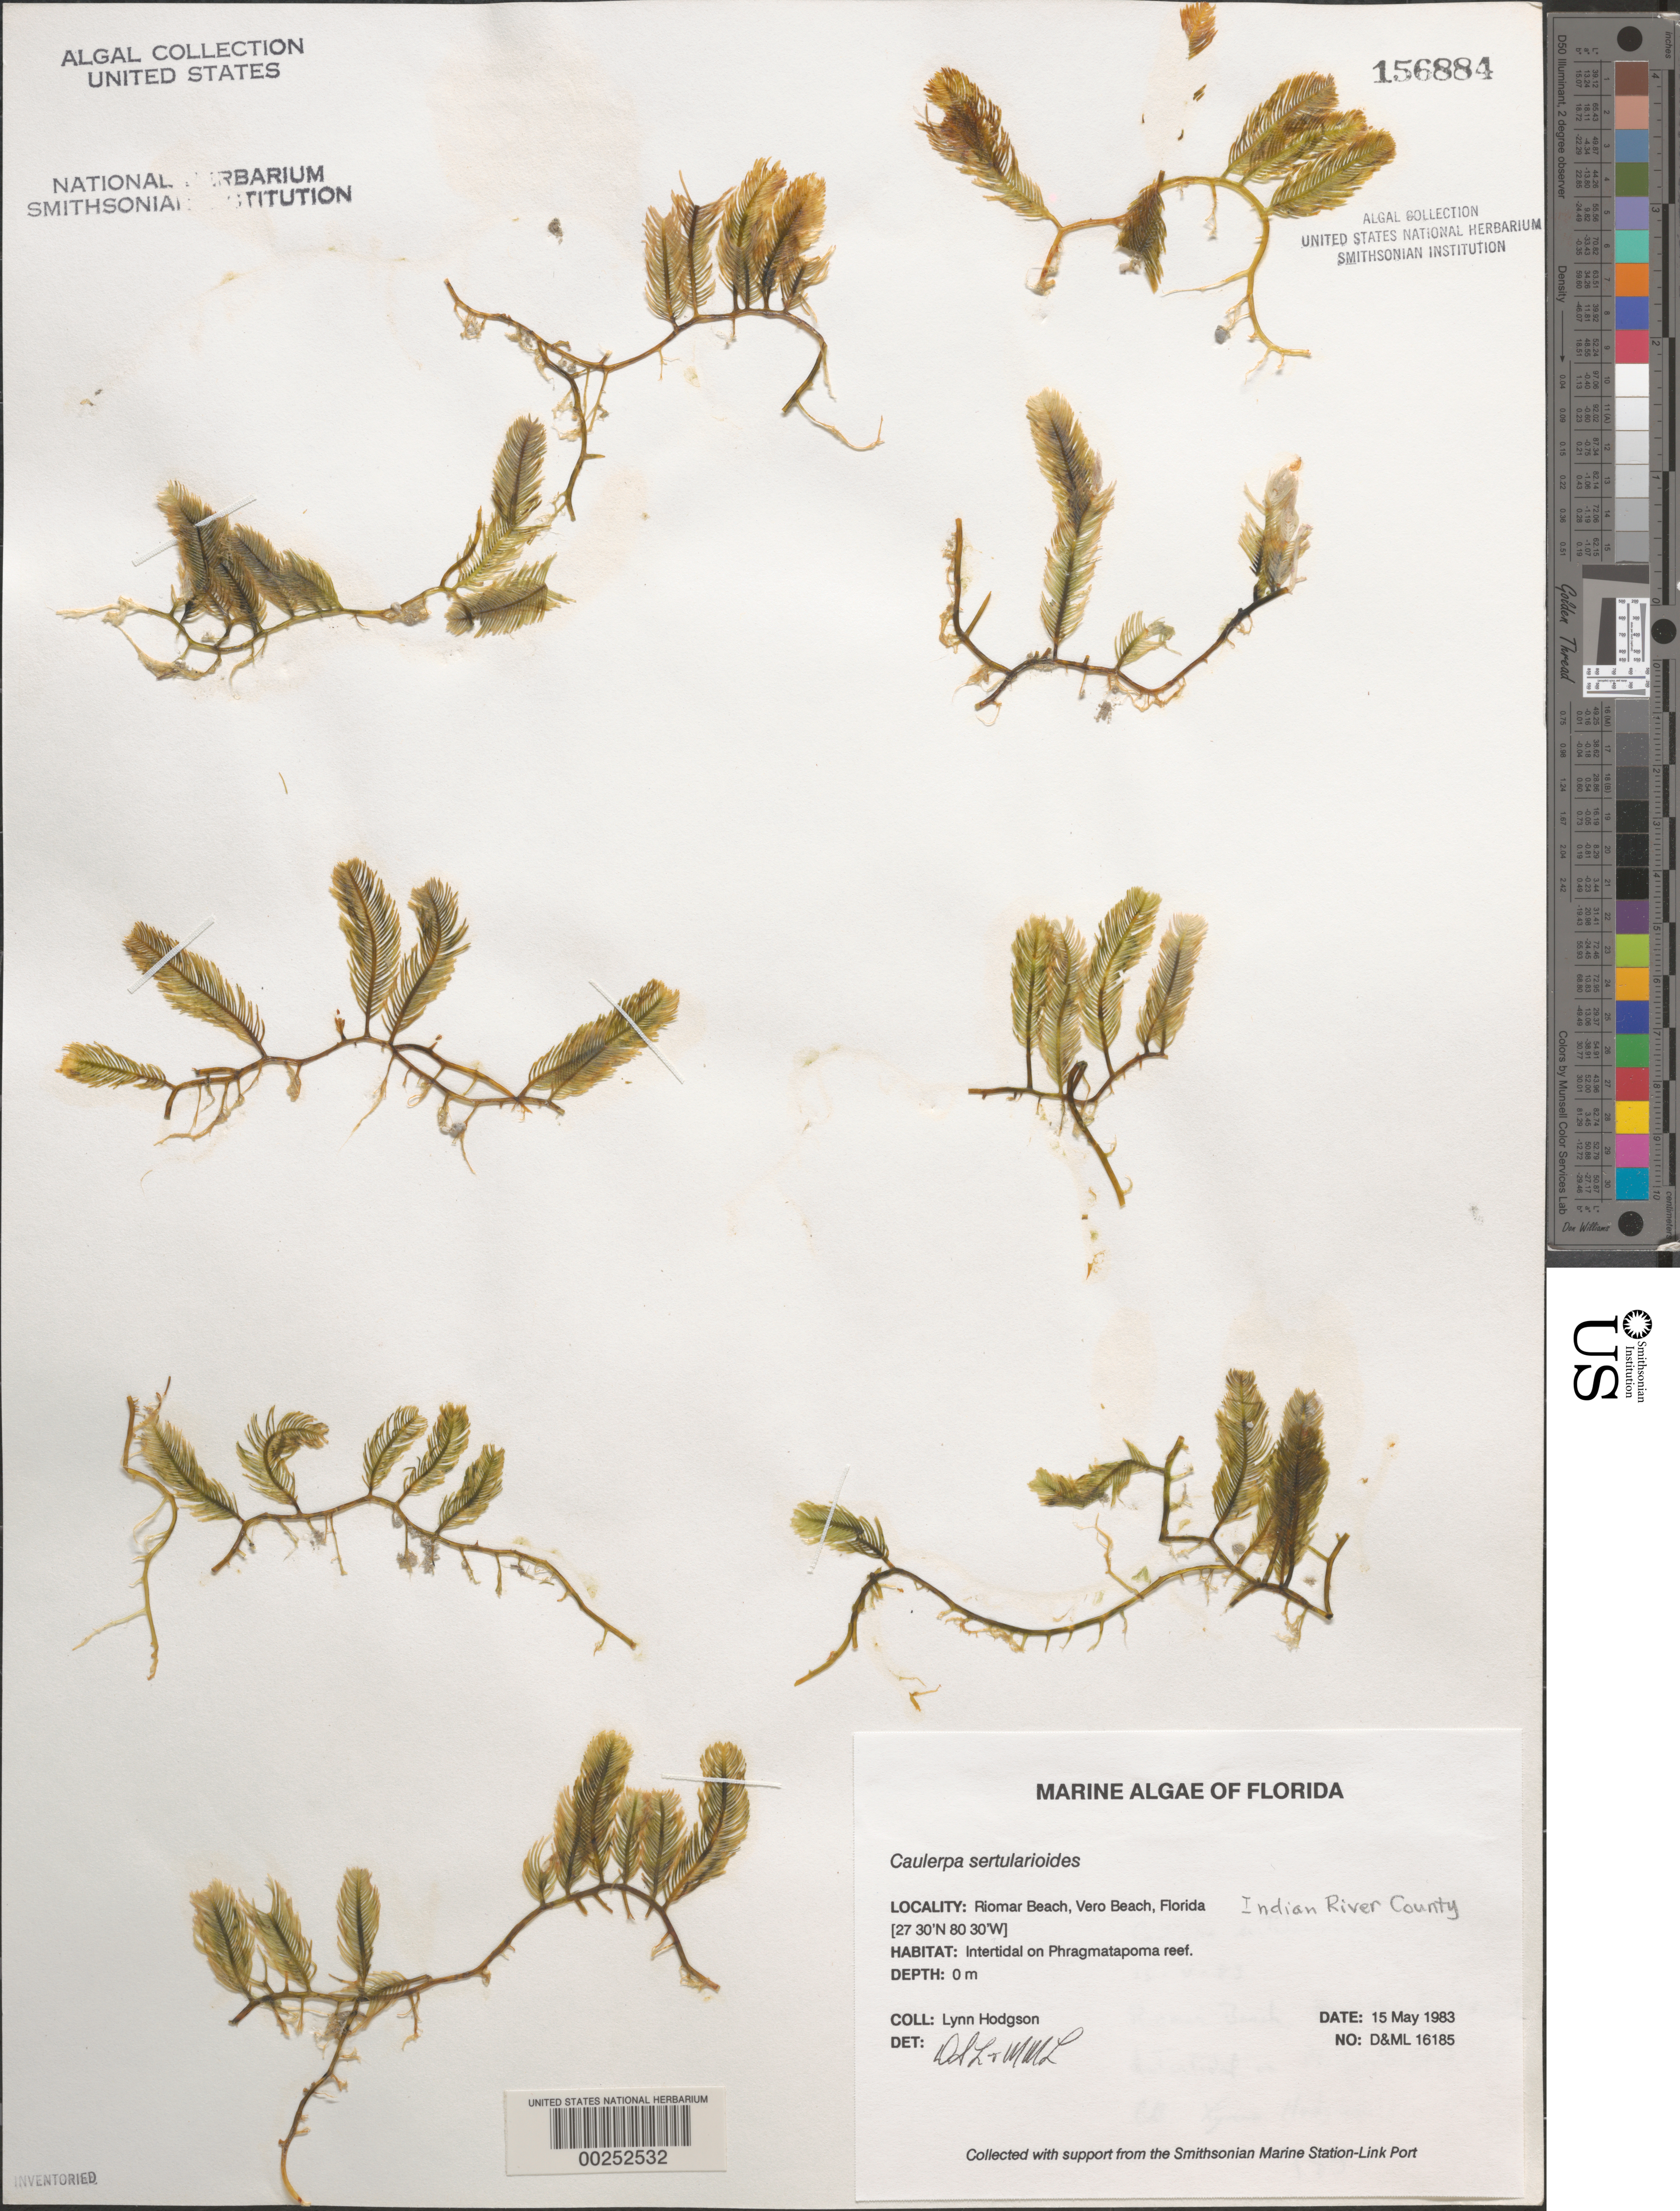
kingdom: Plantae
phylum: Chlorophyta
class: Ulvophyceae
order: Bryopsidales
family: Caulerpaceae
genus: Caulerpa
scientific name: Caulerpa sertularioides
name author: (S.G. Gmel.) M. Howe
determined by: Littler, D. S.; Littler, M. M.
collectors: L. M. Hodgson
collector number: D&ML 16185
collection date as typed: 15 May 1983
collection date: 1983-05-15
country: United States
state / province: Florida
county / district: Indian River County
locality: Riomar Beach, Vero Beach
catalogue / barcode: US 156884